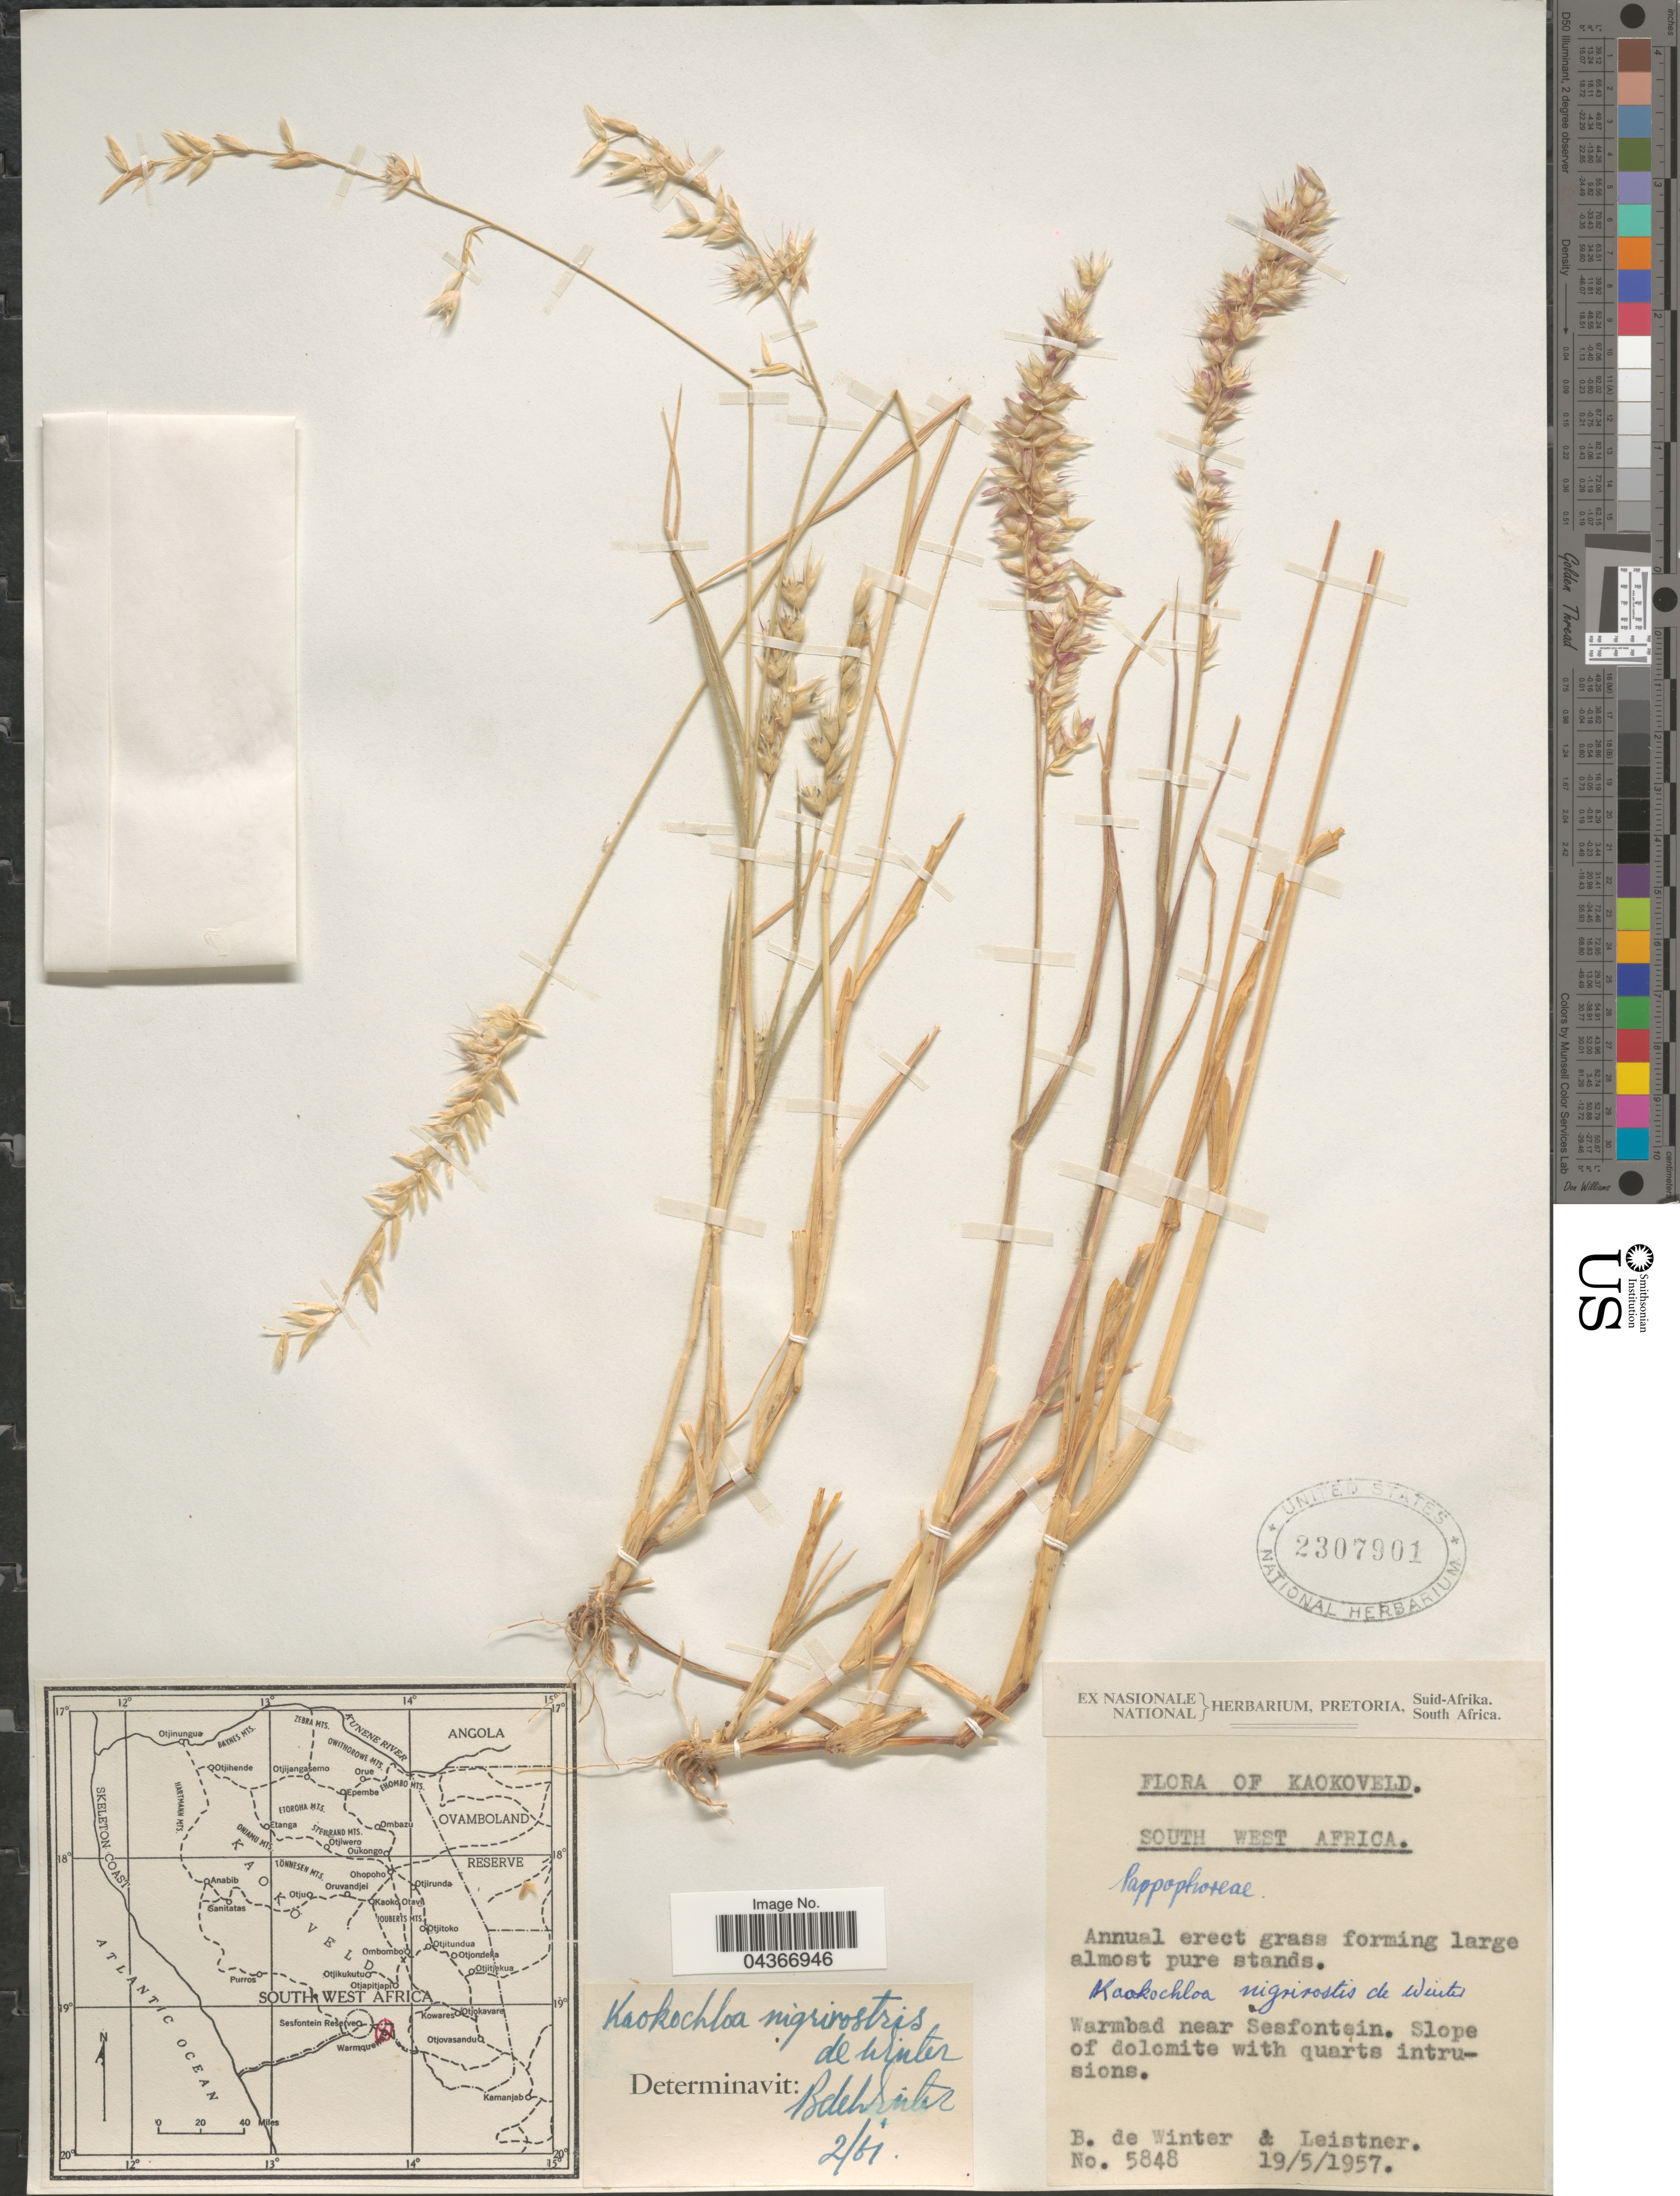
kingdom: Plantae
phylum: Tracheophyta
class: Liliopsida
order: Poales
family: Poaceae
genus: Kaokochloa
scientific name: Kaokochloa nigrirostris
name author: De Winter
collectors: B. de Winter & Leistner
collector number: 5848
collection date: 1957-05-19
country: Namibia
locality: Kaokoveld. South West Africa. Warmbad near Sesfontein.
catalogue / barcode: US 2307901